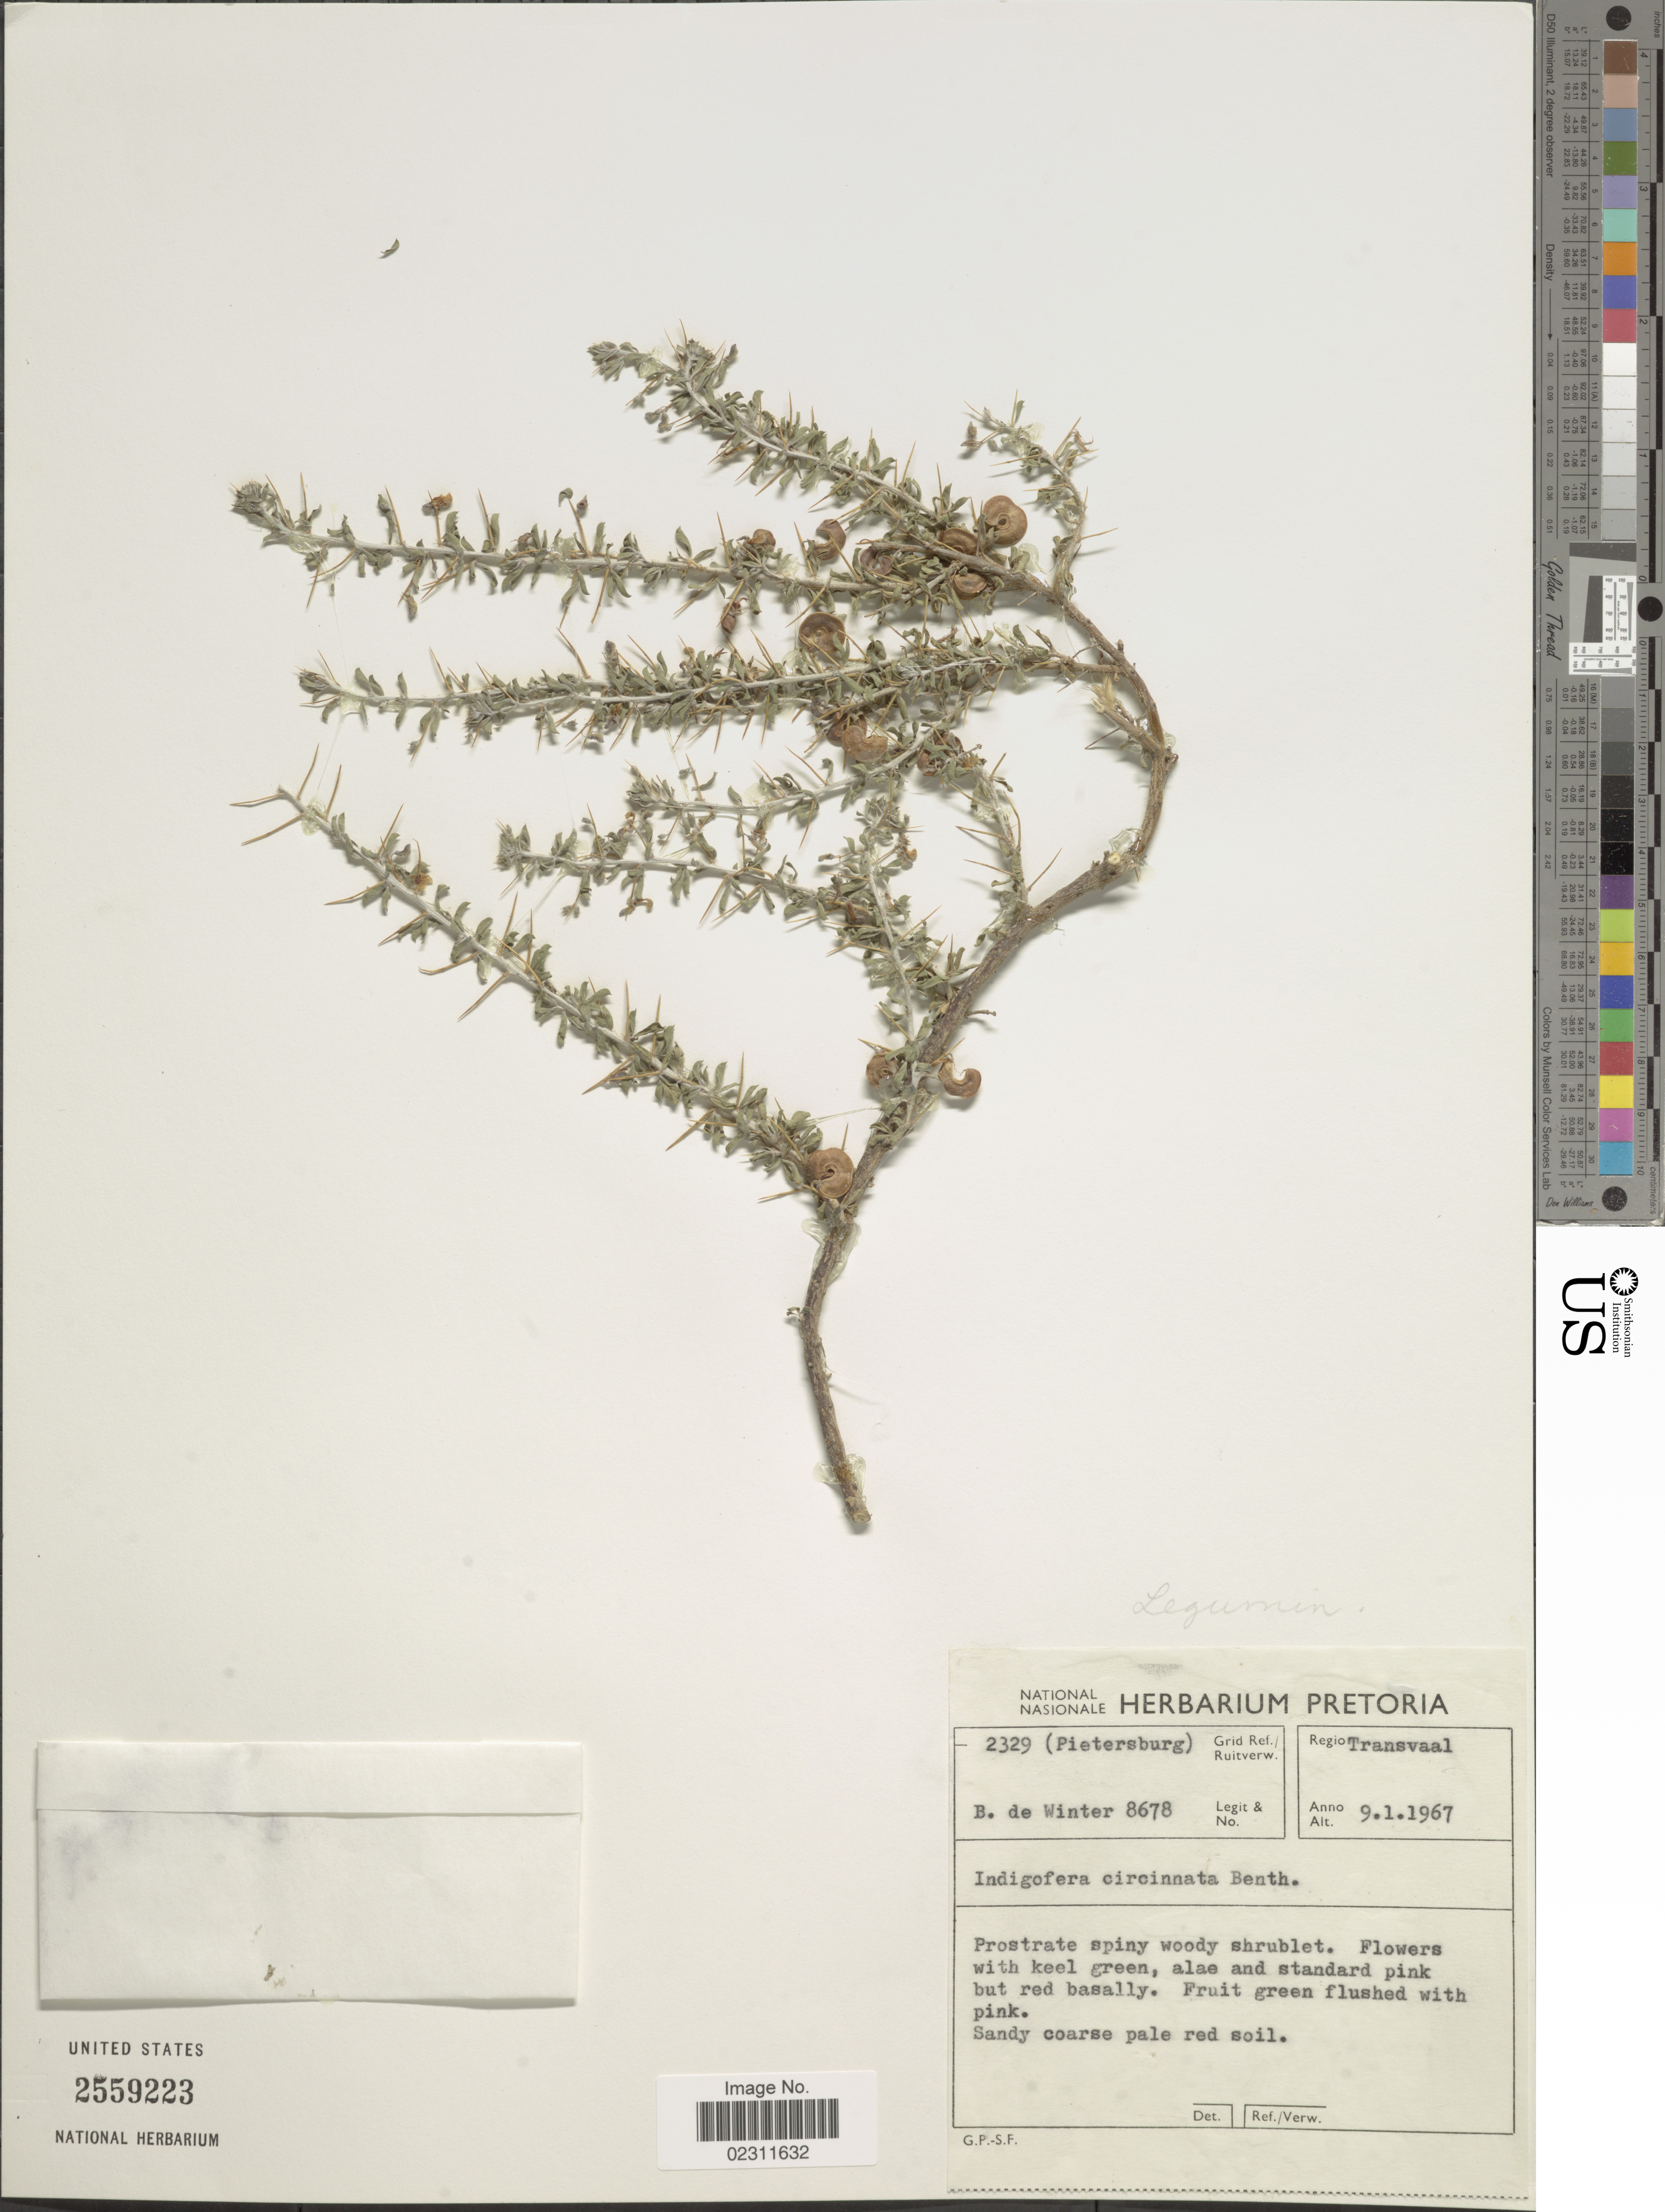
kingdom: Plantae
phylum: Tracheophyta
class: Magnoliopsida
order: Fabales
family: Fabaceae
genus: Indigofera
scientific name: Indigofera circinnata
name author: Harv.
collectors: B. de Winter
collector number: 8678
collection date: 1967-01-09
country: South Africa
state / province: Limpopo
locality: Transvaal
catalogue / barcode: US 2559223